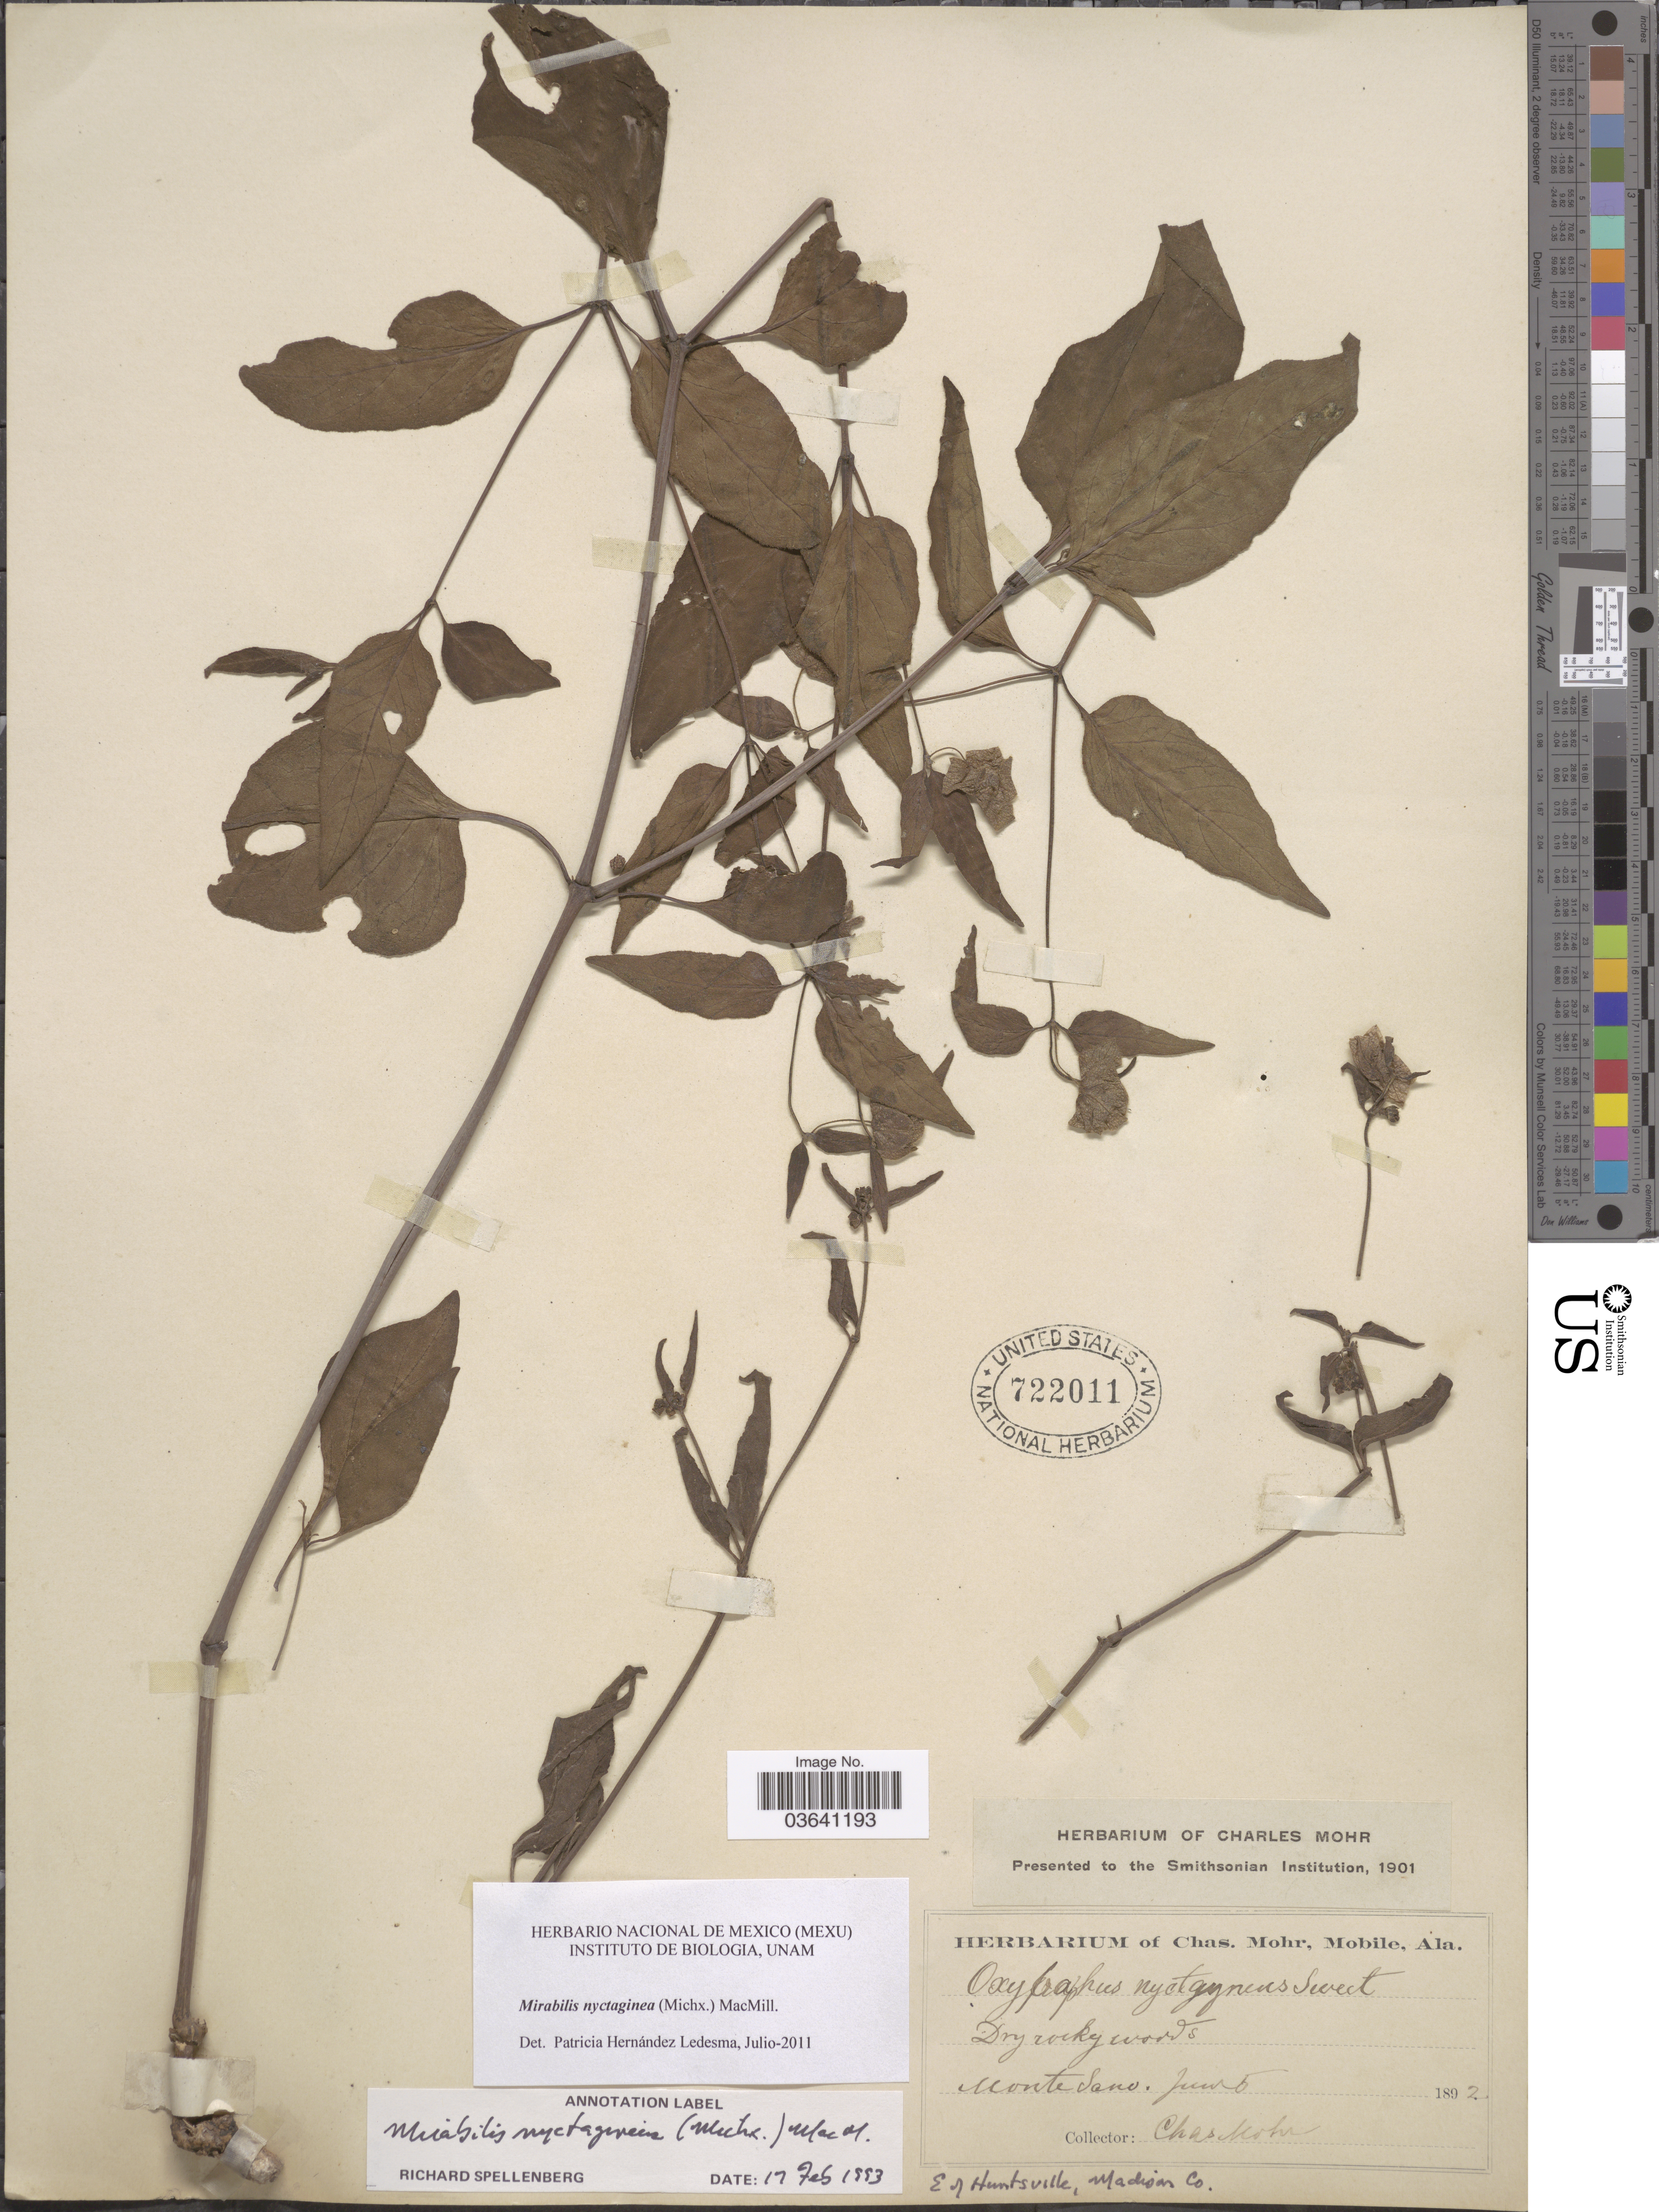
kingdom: Plantae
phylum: Tracheophyta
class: Magnoliopsida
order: Caryophyllales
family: Nyctaginaceae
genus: Mirabilis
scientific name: Mirabilis nyctaginea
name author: (Michx.) MacMill.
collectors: Mohr, C. T. (herbarium)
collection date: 1892-06-05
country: United States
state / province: Alabama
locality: Montesano. E of Huntsville, Madison Co.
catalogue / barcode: US 722011